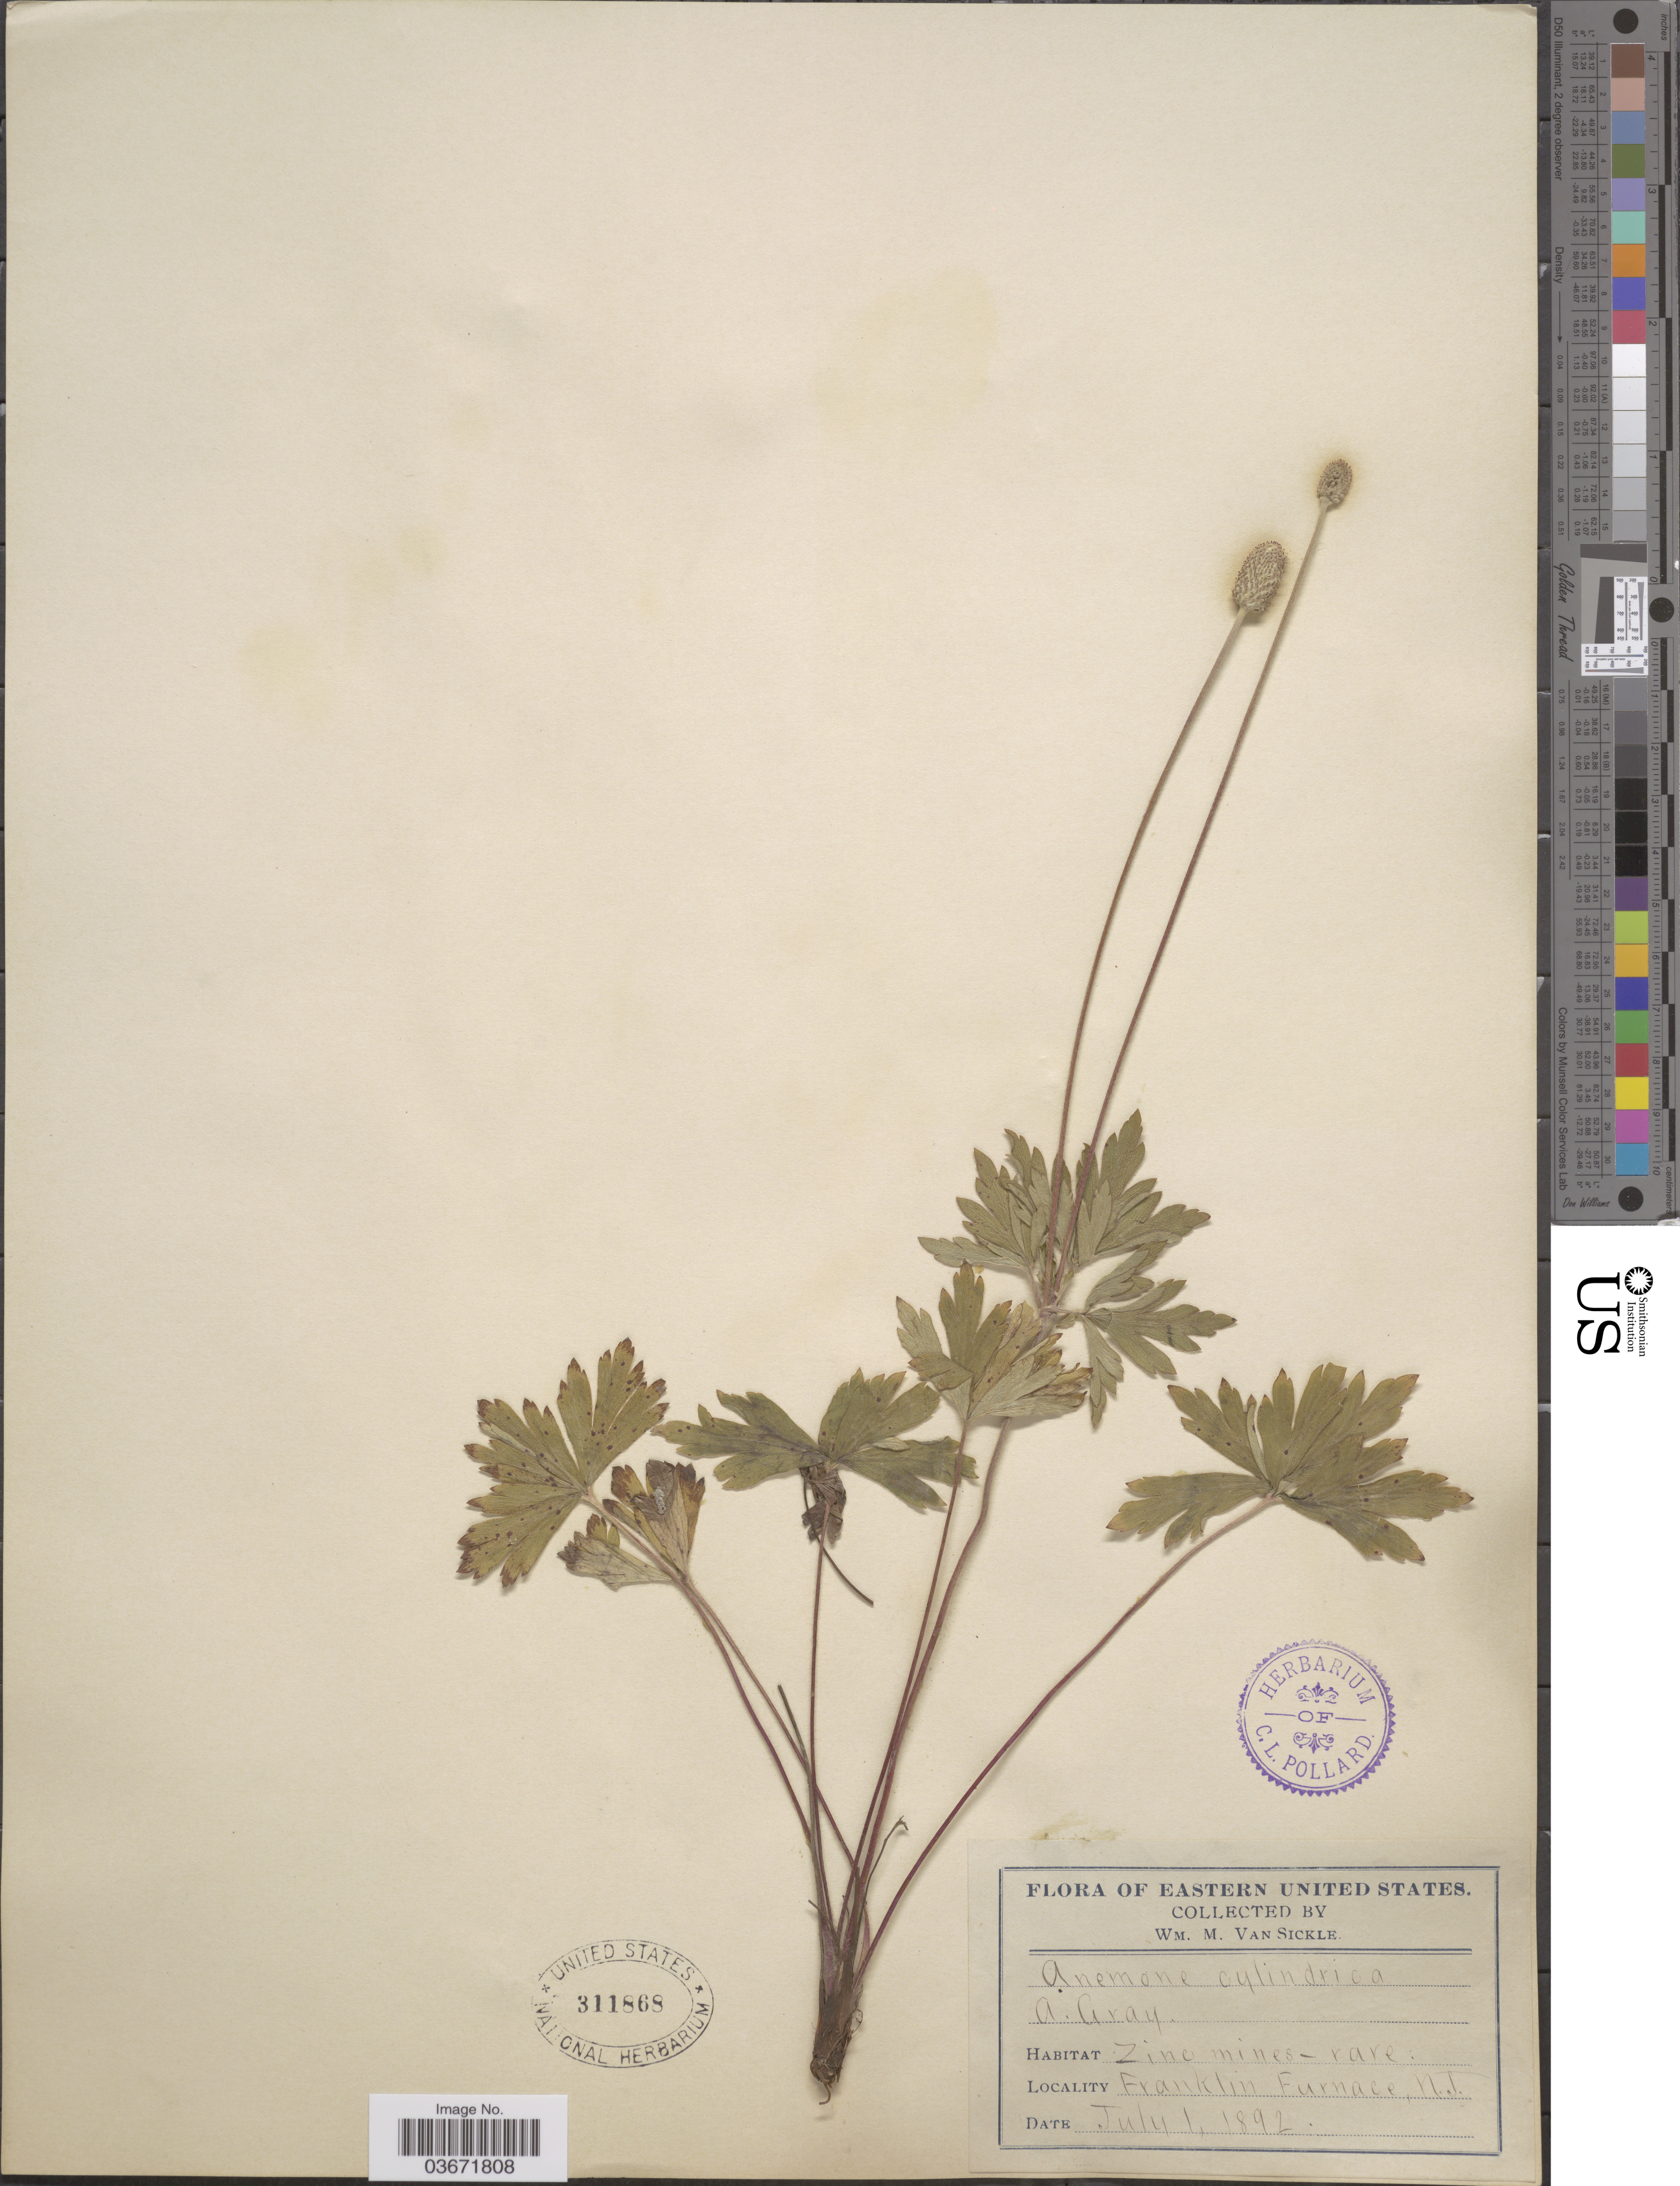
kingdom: Plantae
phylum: Tracheophyta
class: Magnoliopsida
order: Ranunculales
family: Ranunculaceae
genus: Anemone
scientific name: Anemone cylindrica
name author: A. Gray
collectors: W. M. Van Sickle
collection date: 1892-07-01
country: United States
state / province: New Jersey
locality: Eastern United States. Franklin Furnace.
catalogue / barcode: US 311868